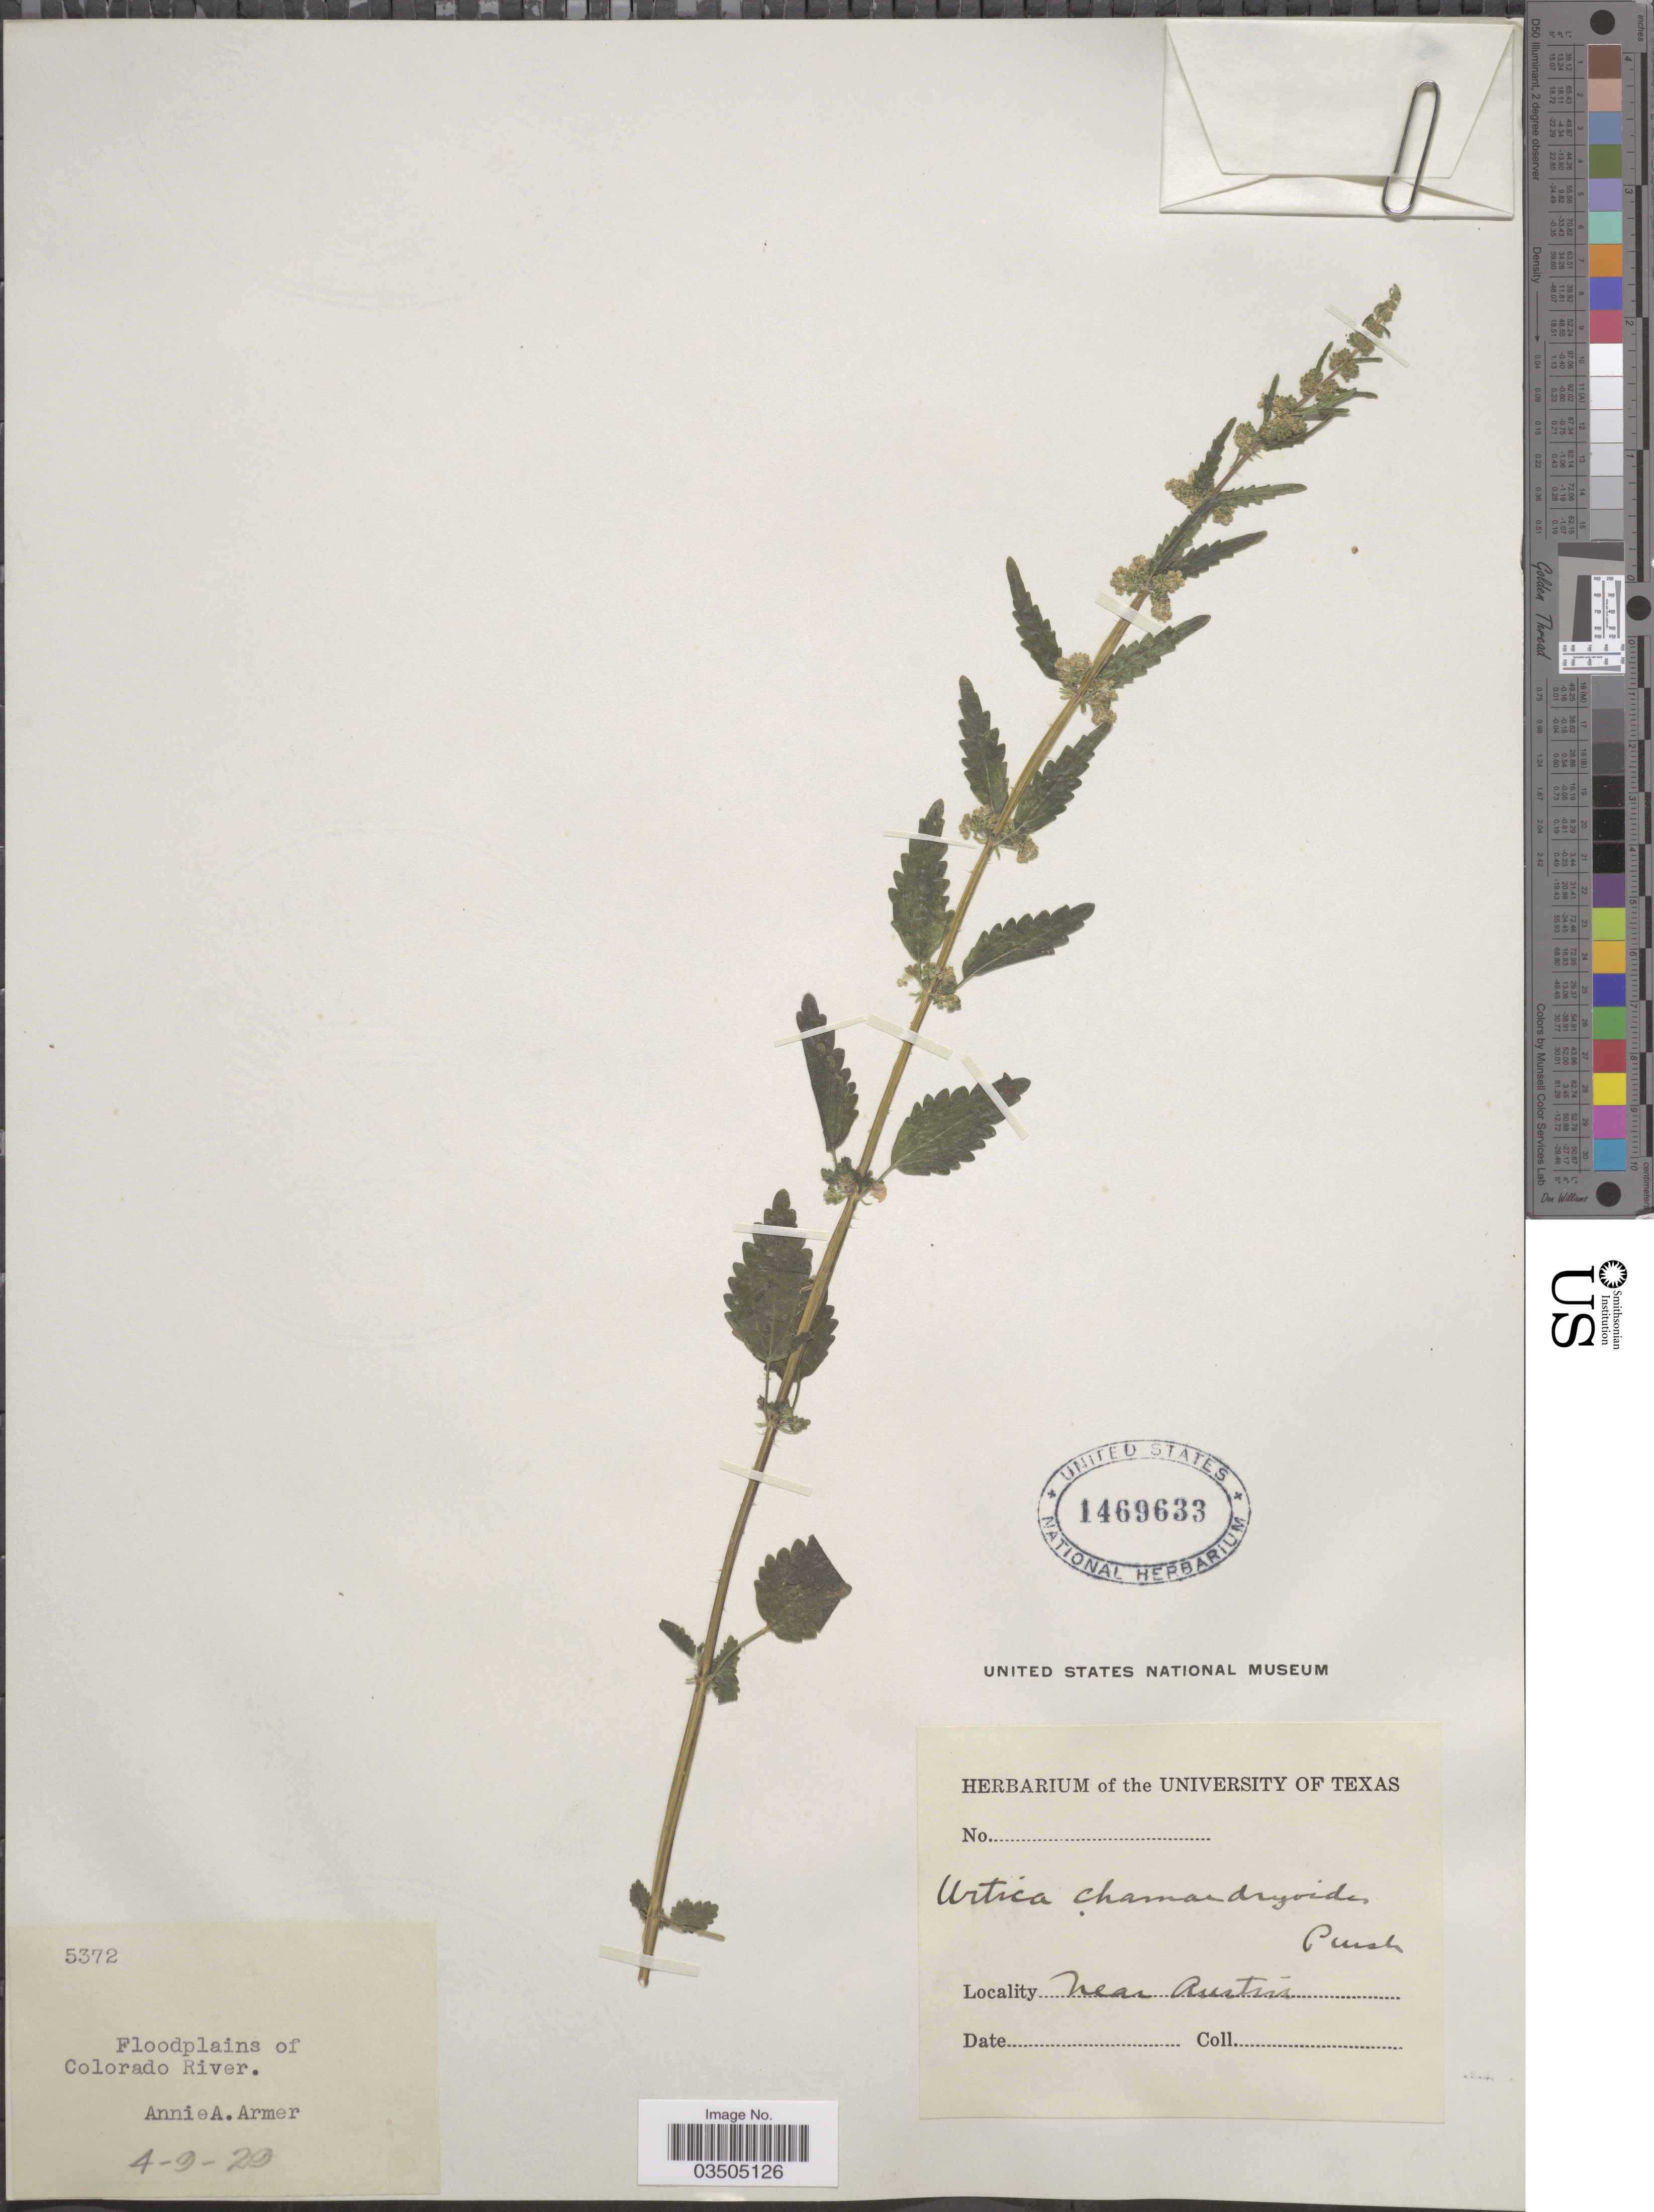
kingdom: Plantae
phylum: Tracheophyta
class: Magnoliopsida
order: Rosales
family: Urticaceae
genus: Urtica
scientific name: Urtica chamaedryoides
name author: Pursh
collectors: A. Armer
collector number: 5372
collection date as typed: Transcribed d/m/y: 9/4/29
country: United States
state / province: Texas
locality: Floodplains of Colorado River. near Austin.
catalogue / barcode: US 1469633